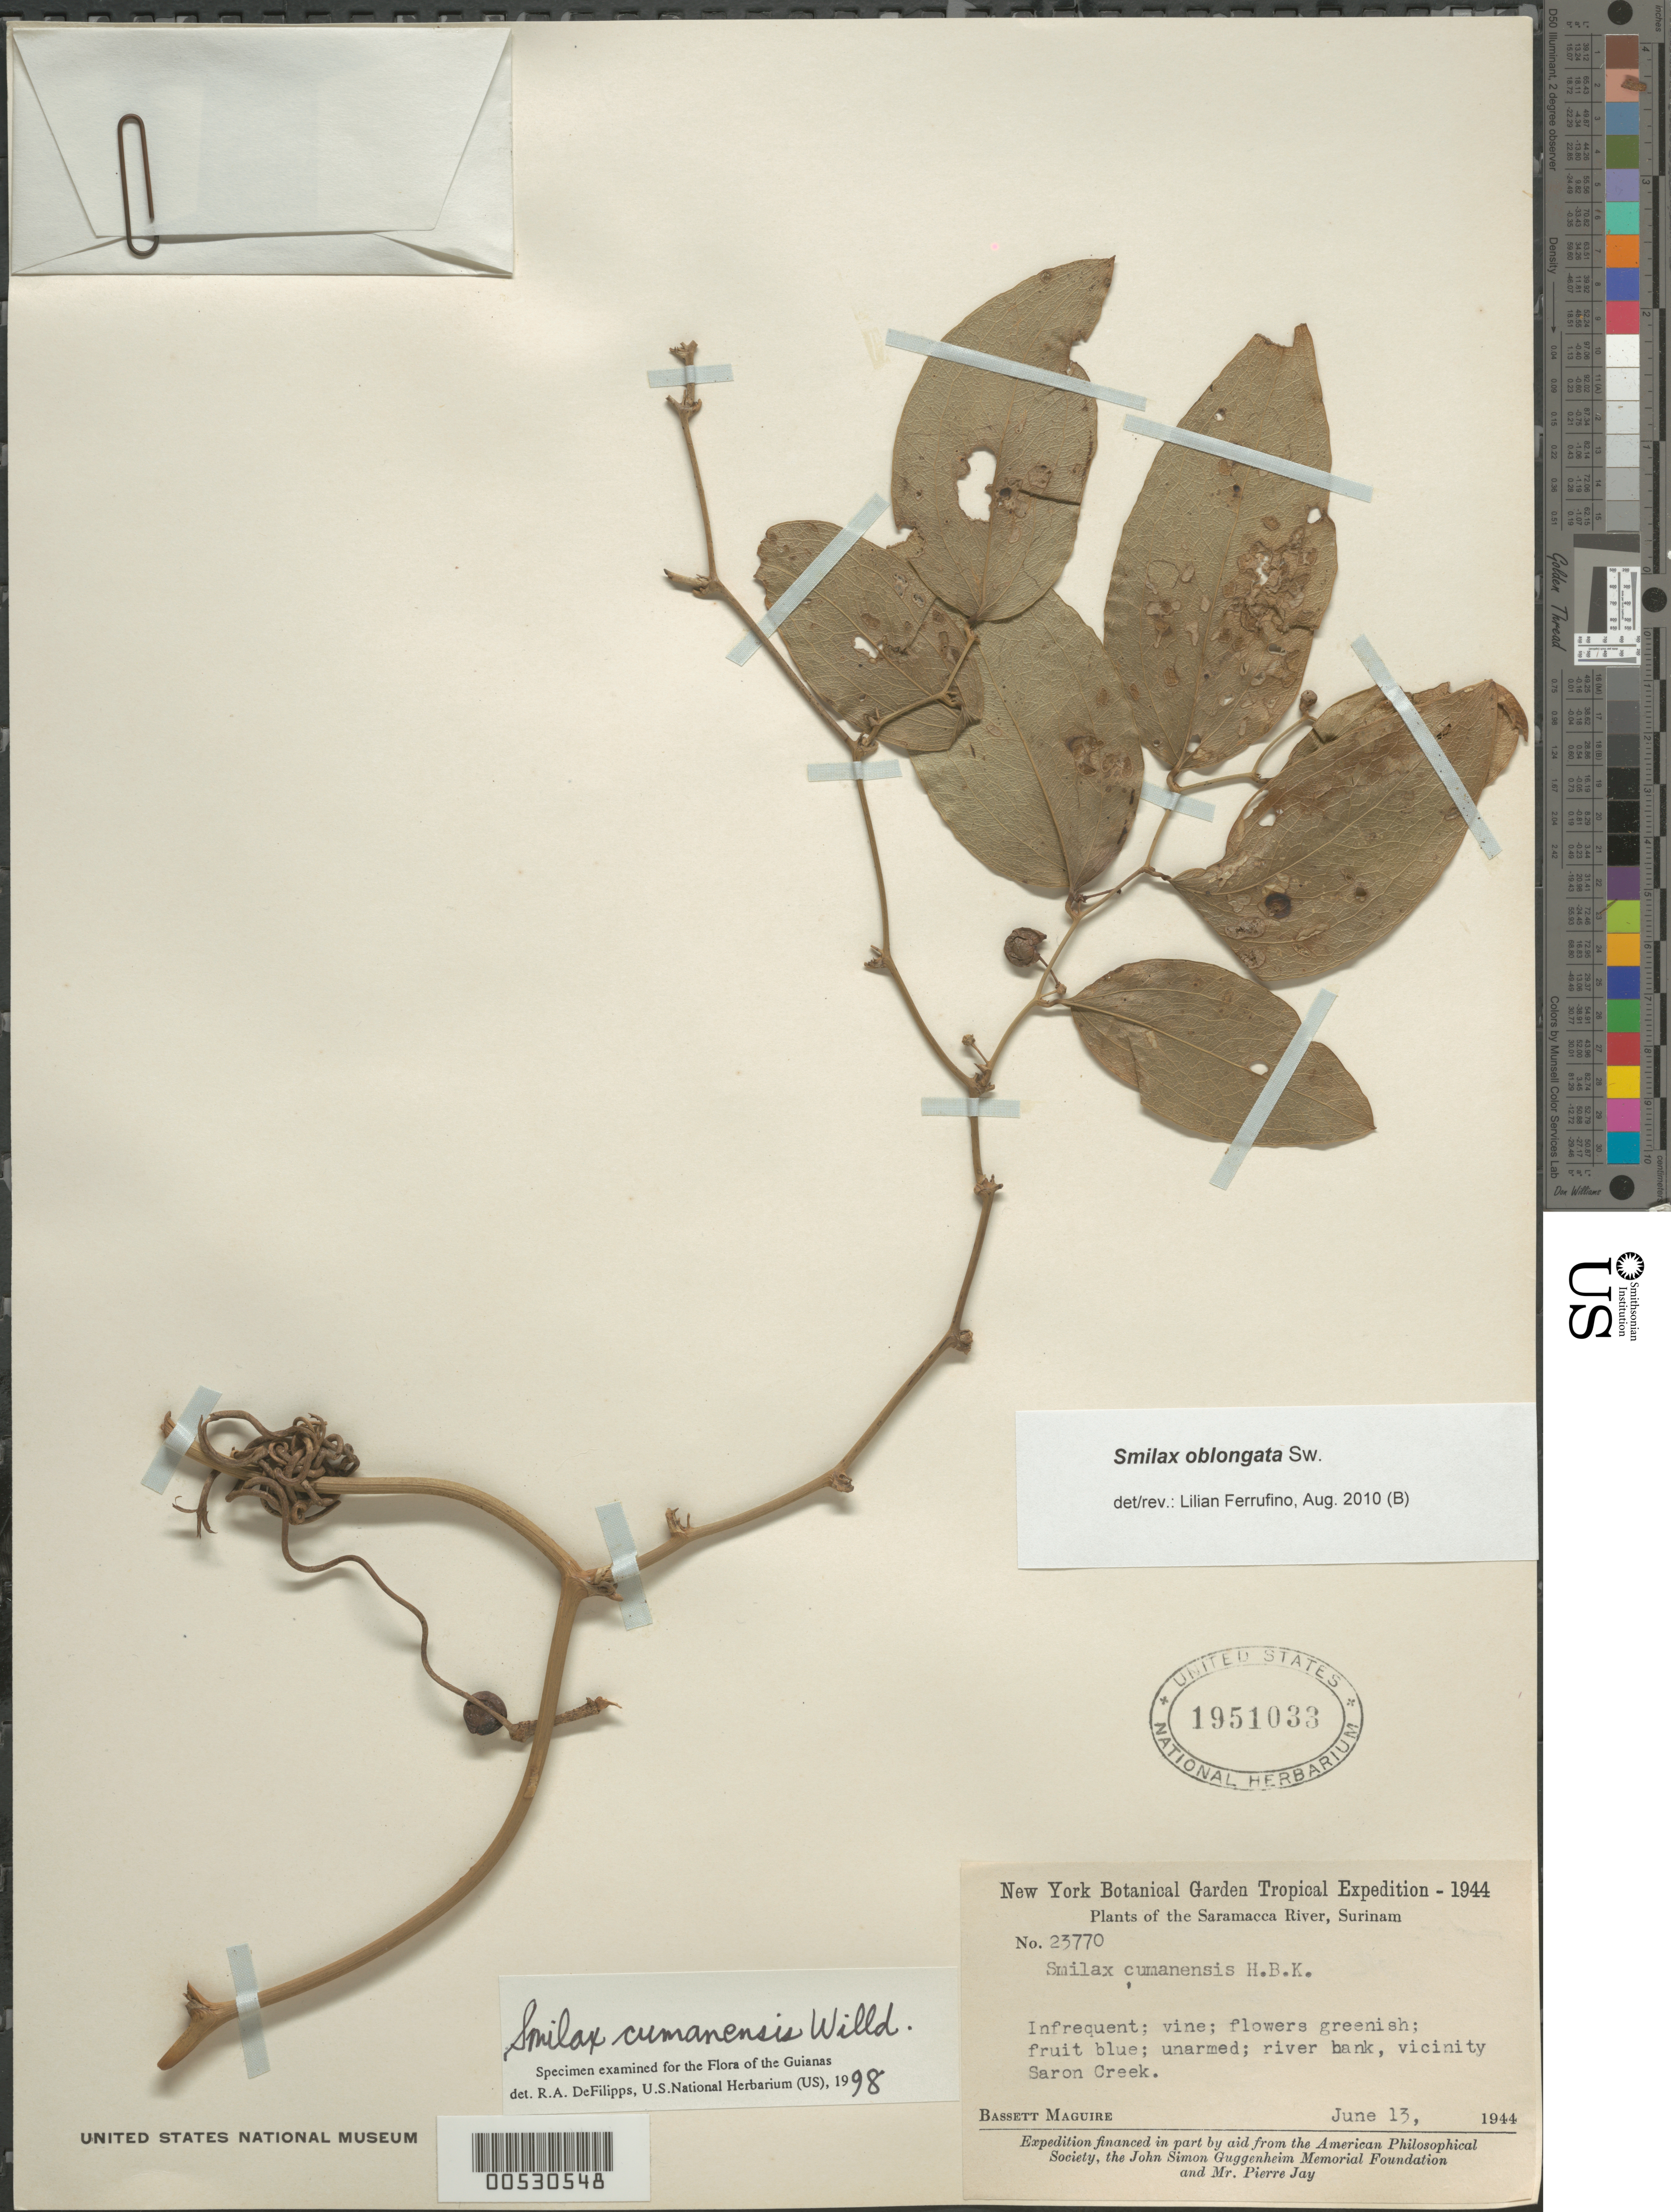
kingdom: Plantae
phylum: Tracheophyta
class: Liliopsida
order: Liliales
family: Smilacaceae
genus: Smilax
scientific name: Smilax oblongata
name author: Sw.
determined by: Ferrufino, L., (USJ), Herbario Universidad de Costa Rica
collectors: B. Maguire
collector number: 23770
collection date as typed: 13-Jun-44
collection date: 1944-06-13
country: Suriname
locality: Saramacca River, Saron Creek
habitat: River bank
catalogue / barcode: US 1951033